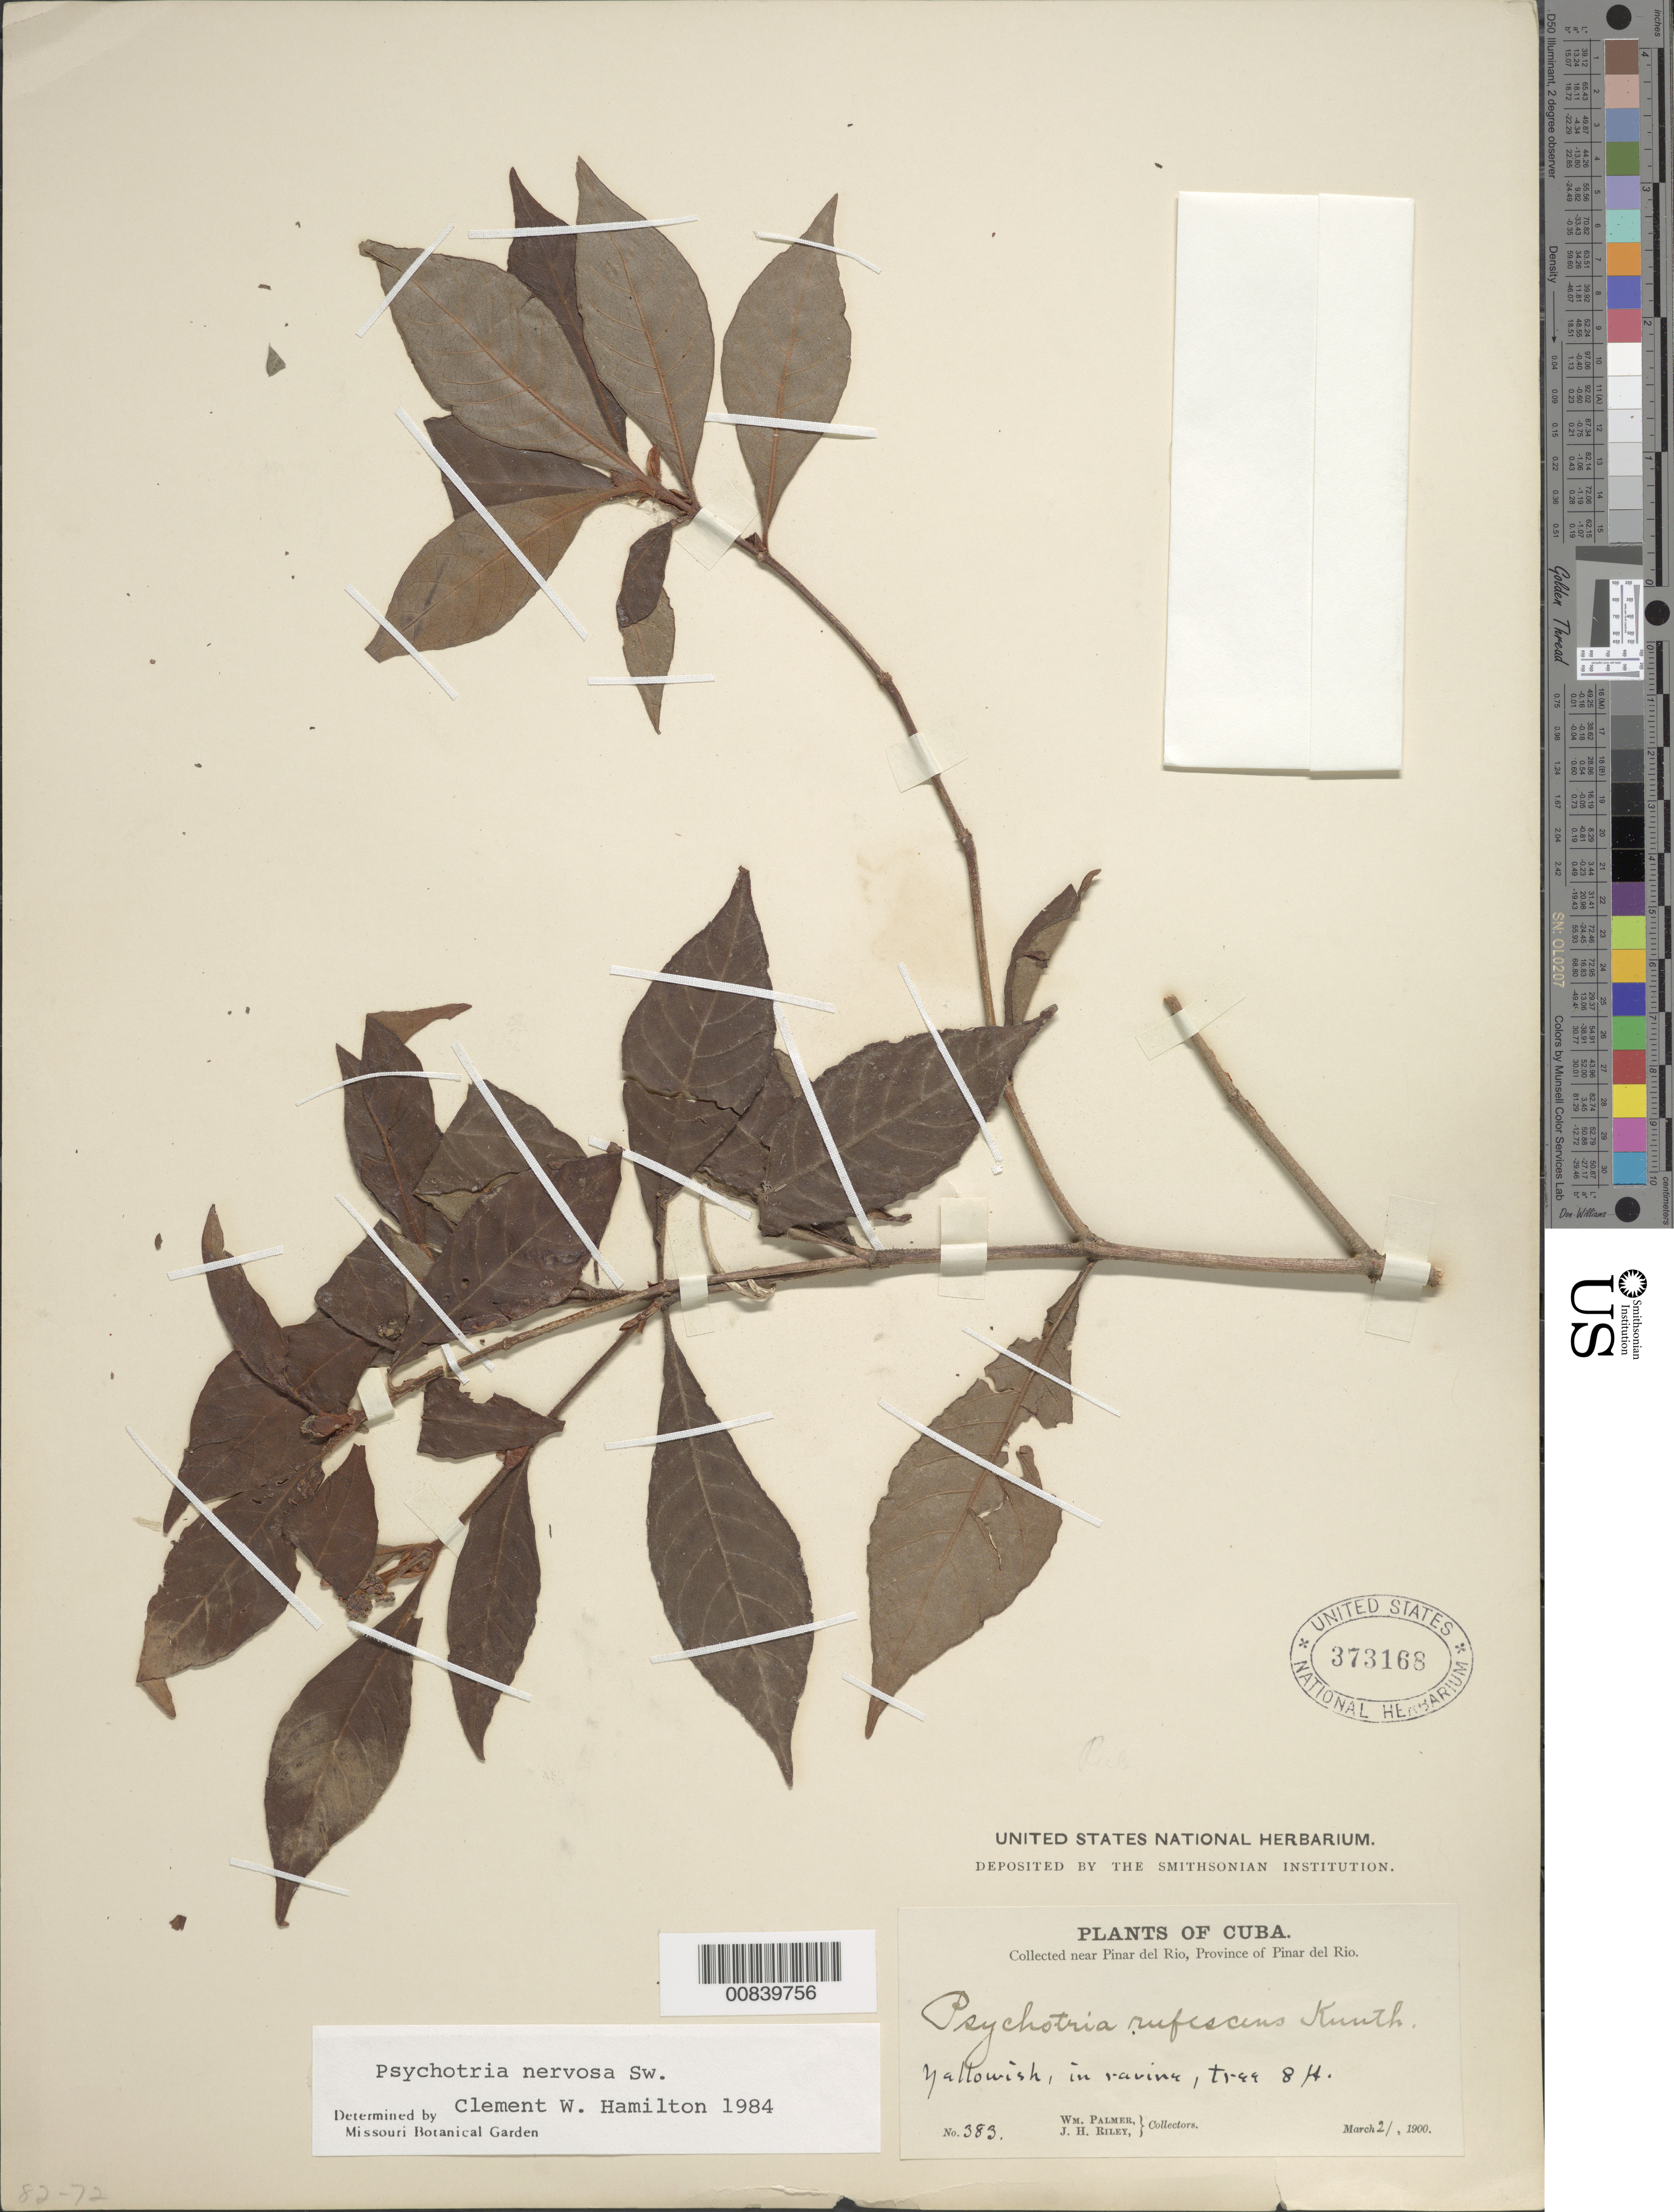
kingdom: Plantae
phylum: Tracheophyta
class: Magnoliopsida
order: Gentianales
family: Rubiaceae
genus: Psychotria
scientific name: Psychotria nervosa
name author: Sw.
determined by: Hamilton, C. W.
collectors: W. Palmer & J. H. Riley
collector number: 383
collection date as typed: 02 Mar 1900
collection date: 1900-03-02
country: Cuba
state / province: Pinar del Río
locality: Near Pinar del Rio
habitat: In ravine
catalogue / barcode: US 373168